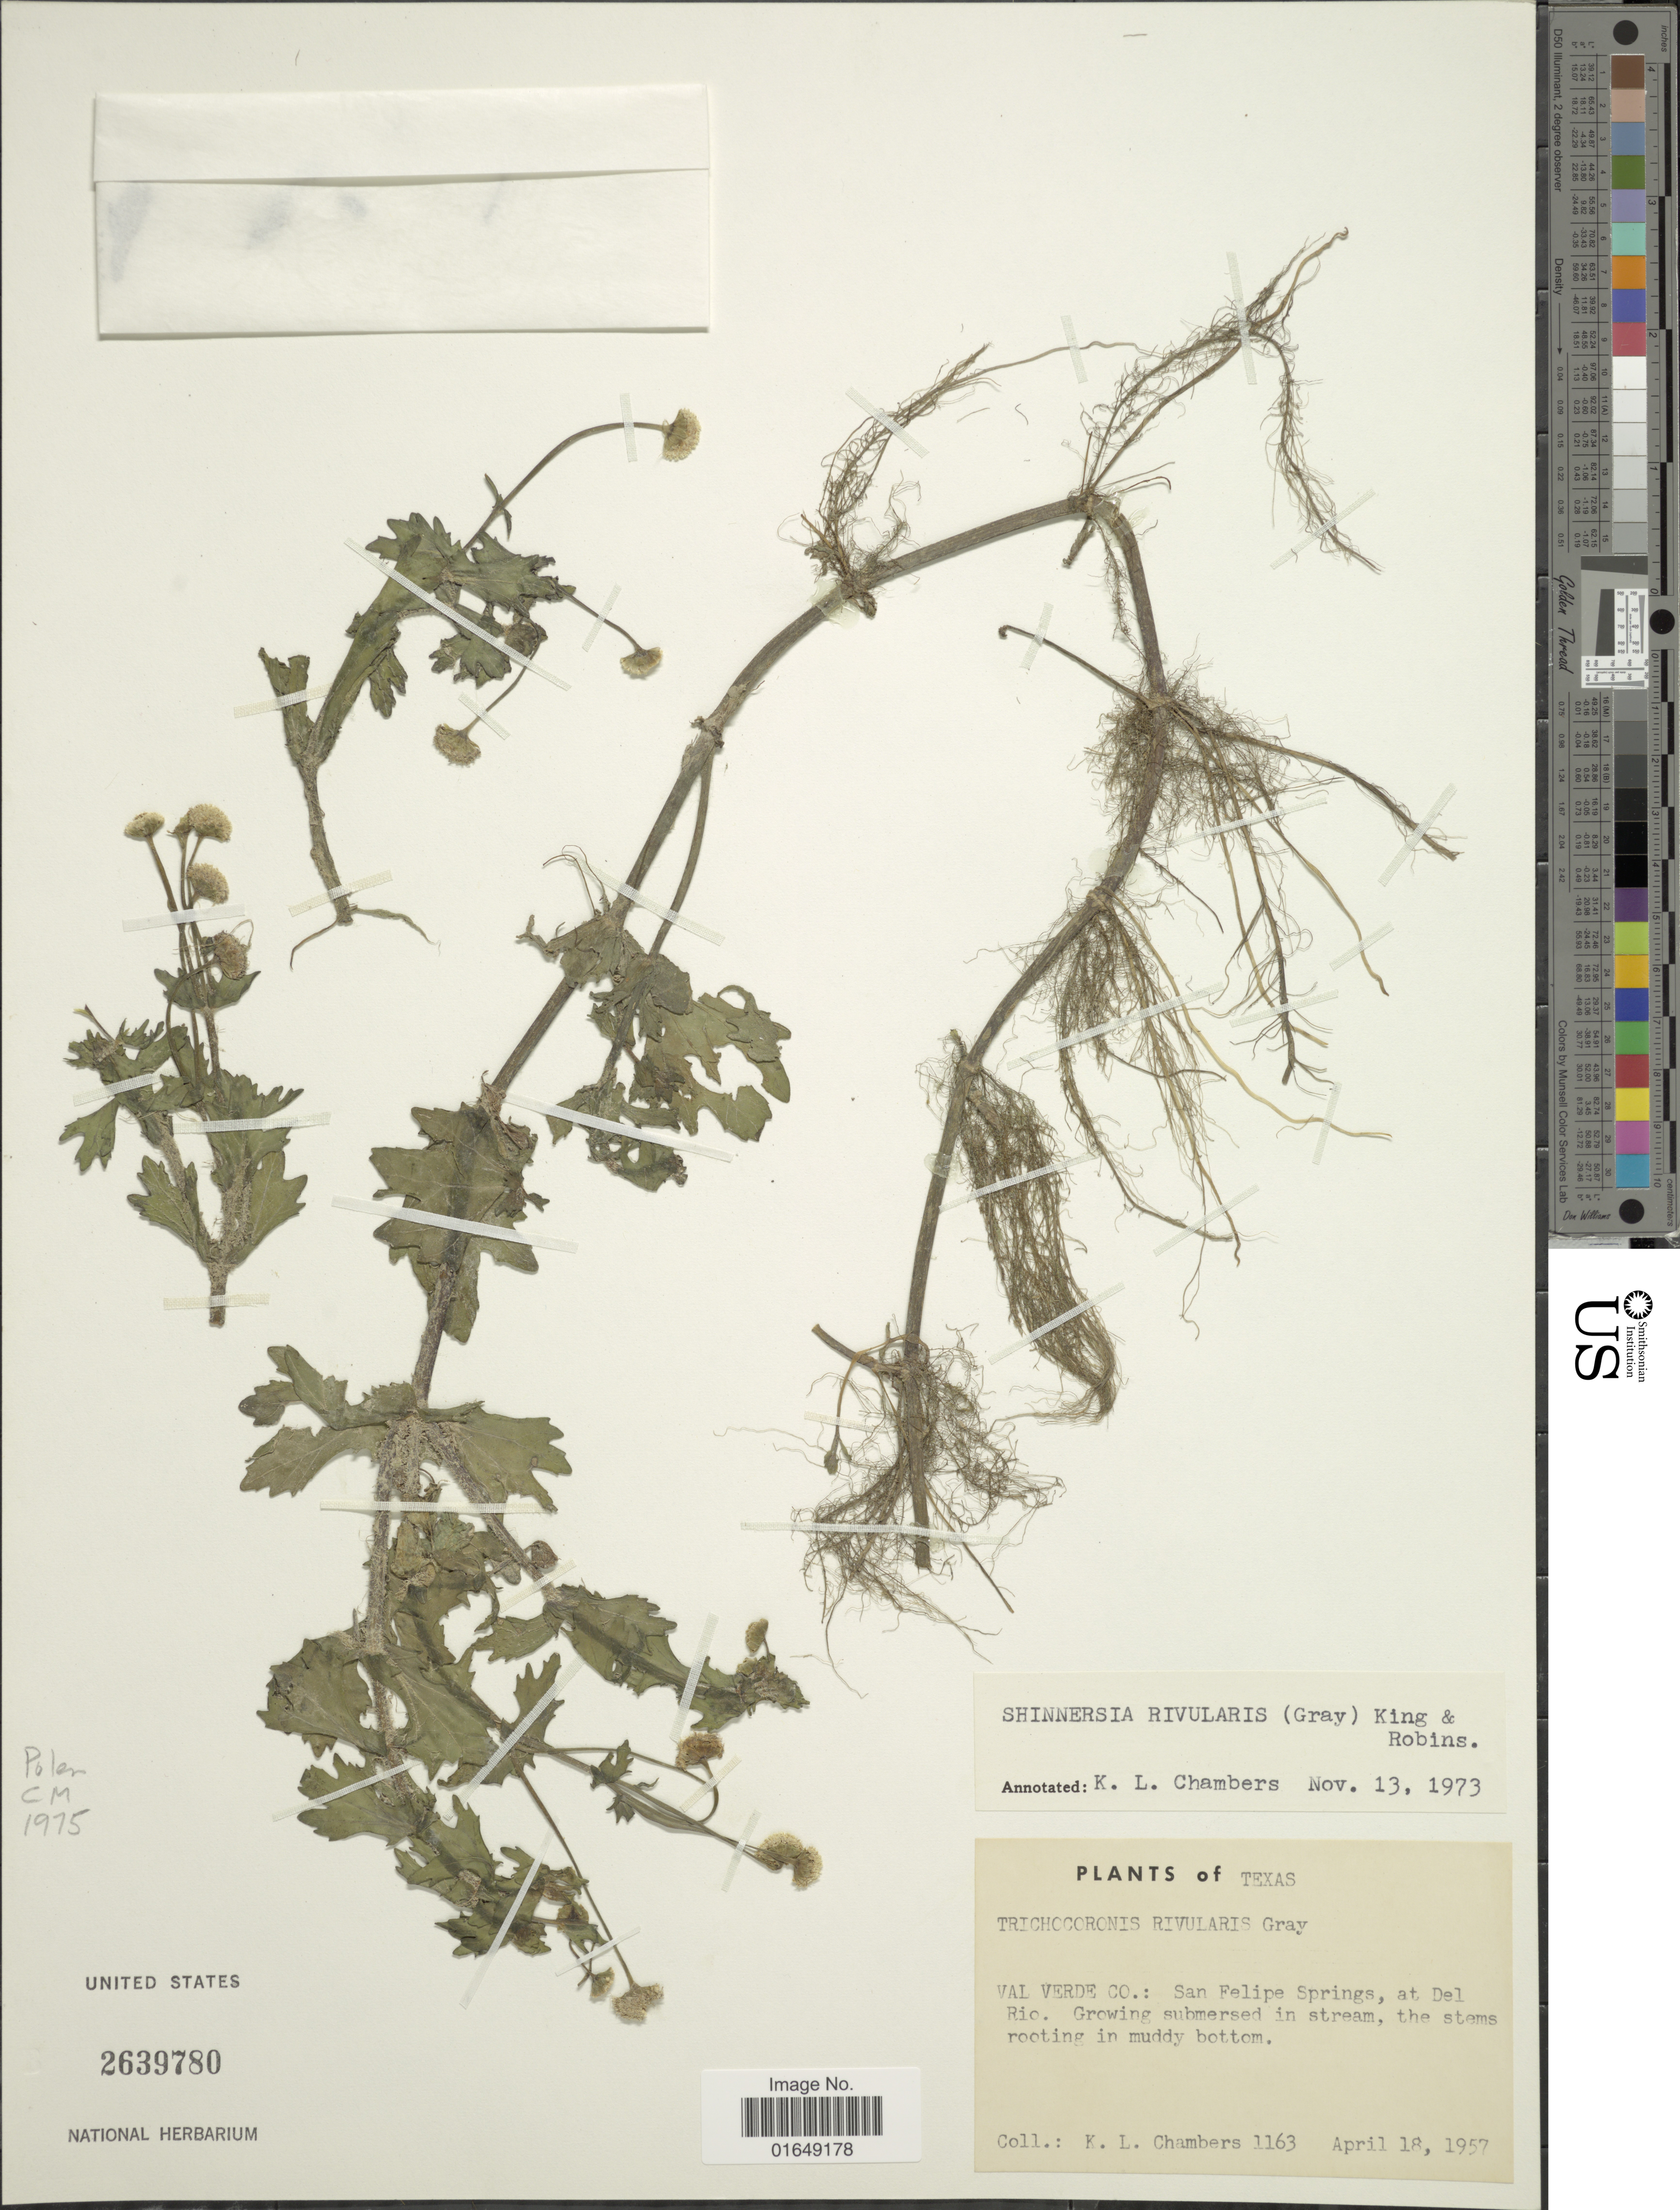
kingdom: Plantae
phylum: Tracheophyta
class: Magnoliopsida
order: Asterales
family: Asteraceae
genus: Shinnersia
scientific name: Shinnersia rivularis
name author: (A. Gray) R.M. King & H. Rob.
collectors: K. Chambers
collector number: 1163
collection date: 1957-04-18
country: United States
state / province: Texas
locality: Val verde Co.: San Felipe Springs, atDel Rio, growing submersed in stream.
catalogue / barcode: US 2639780